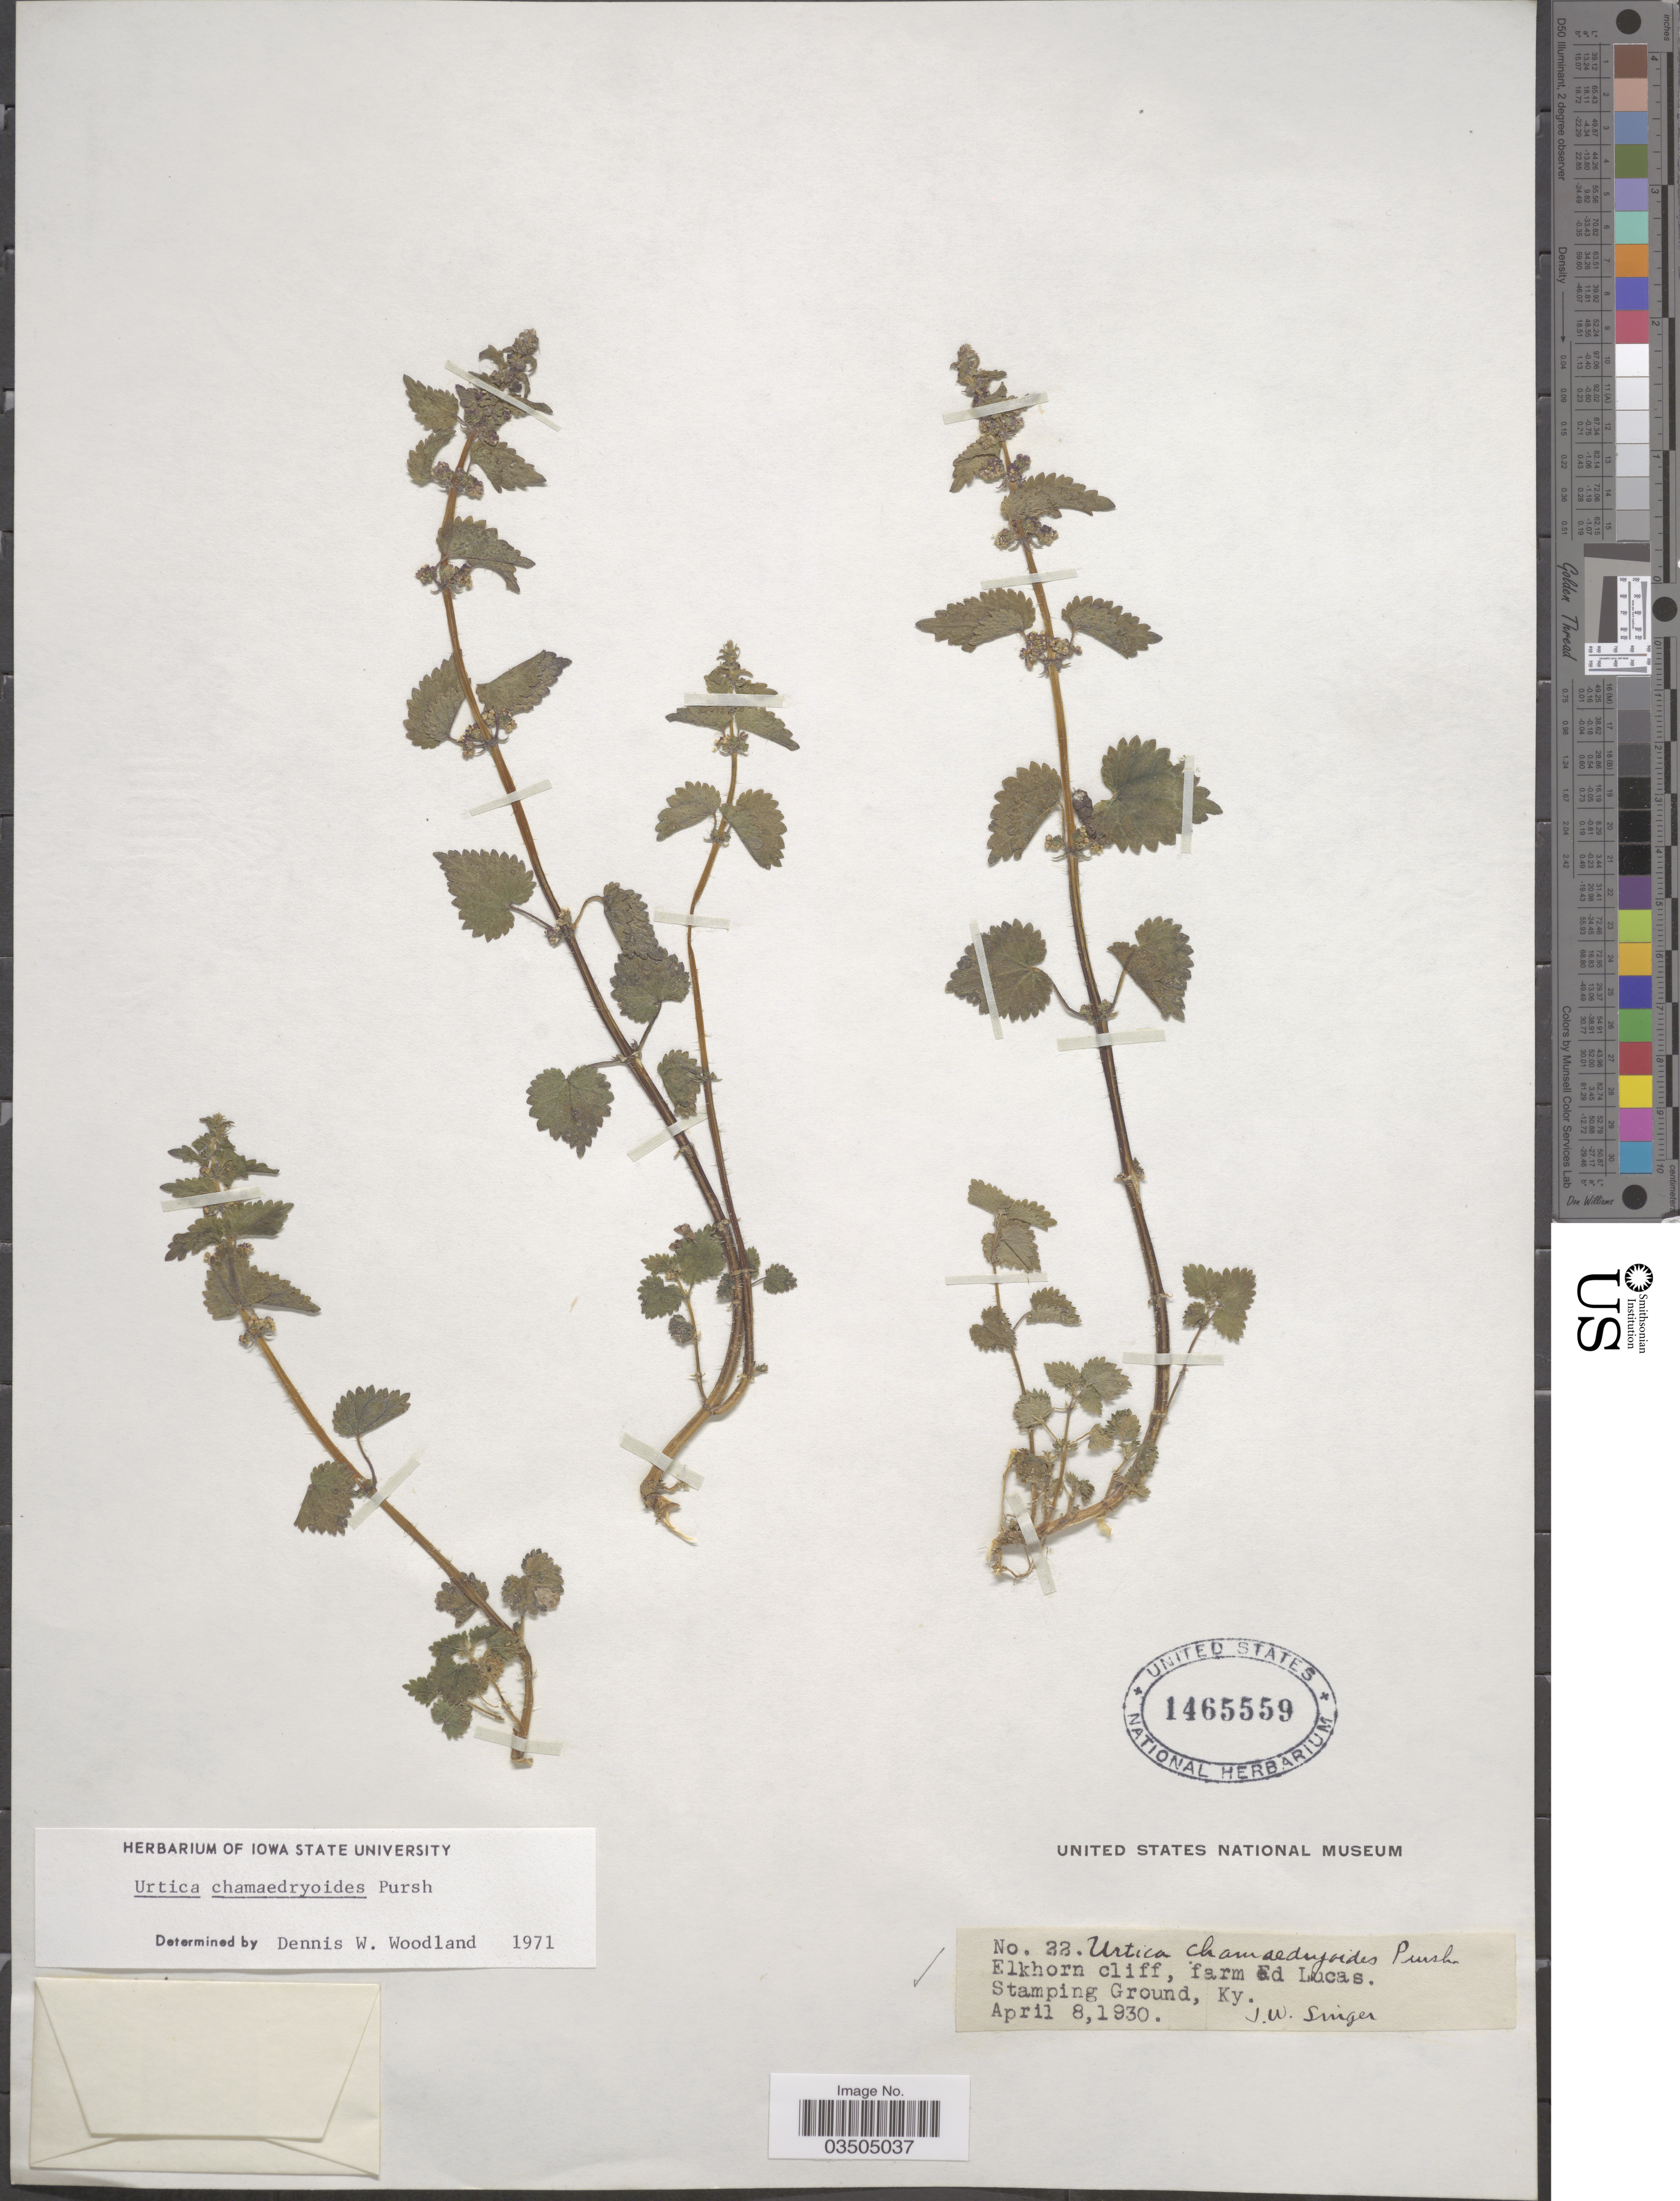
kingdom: Plantae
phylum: Tracheophyta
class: Magnoliopsida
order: Rosales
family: Urticaceae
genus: Urtica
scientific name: Urtica chamaedryoides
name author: Pursh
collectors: J. EW. Singer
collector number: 22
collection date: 1930-04-08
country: United States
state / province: Kentucky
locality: Elkhorn cliff, farm Ed Lucas. Stamping Ground.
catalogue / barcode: US 1465559